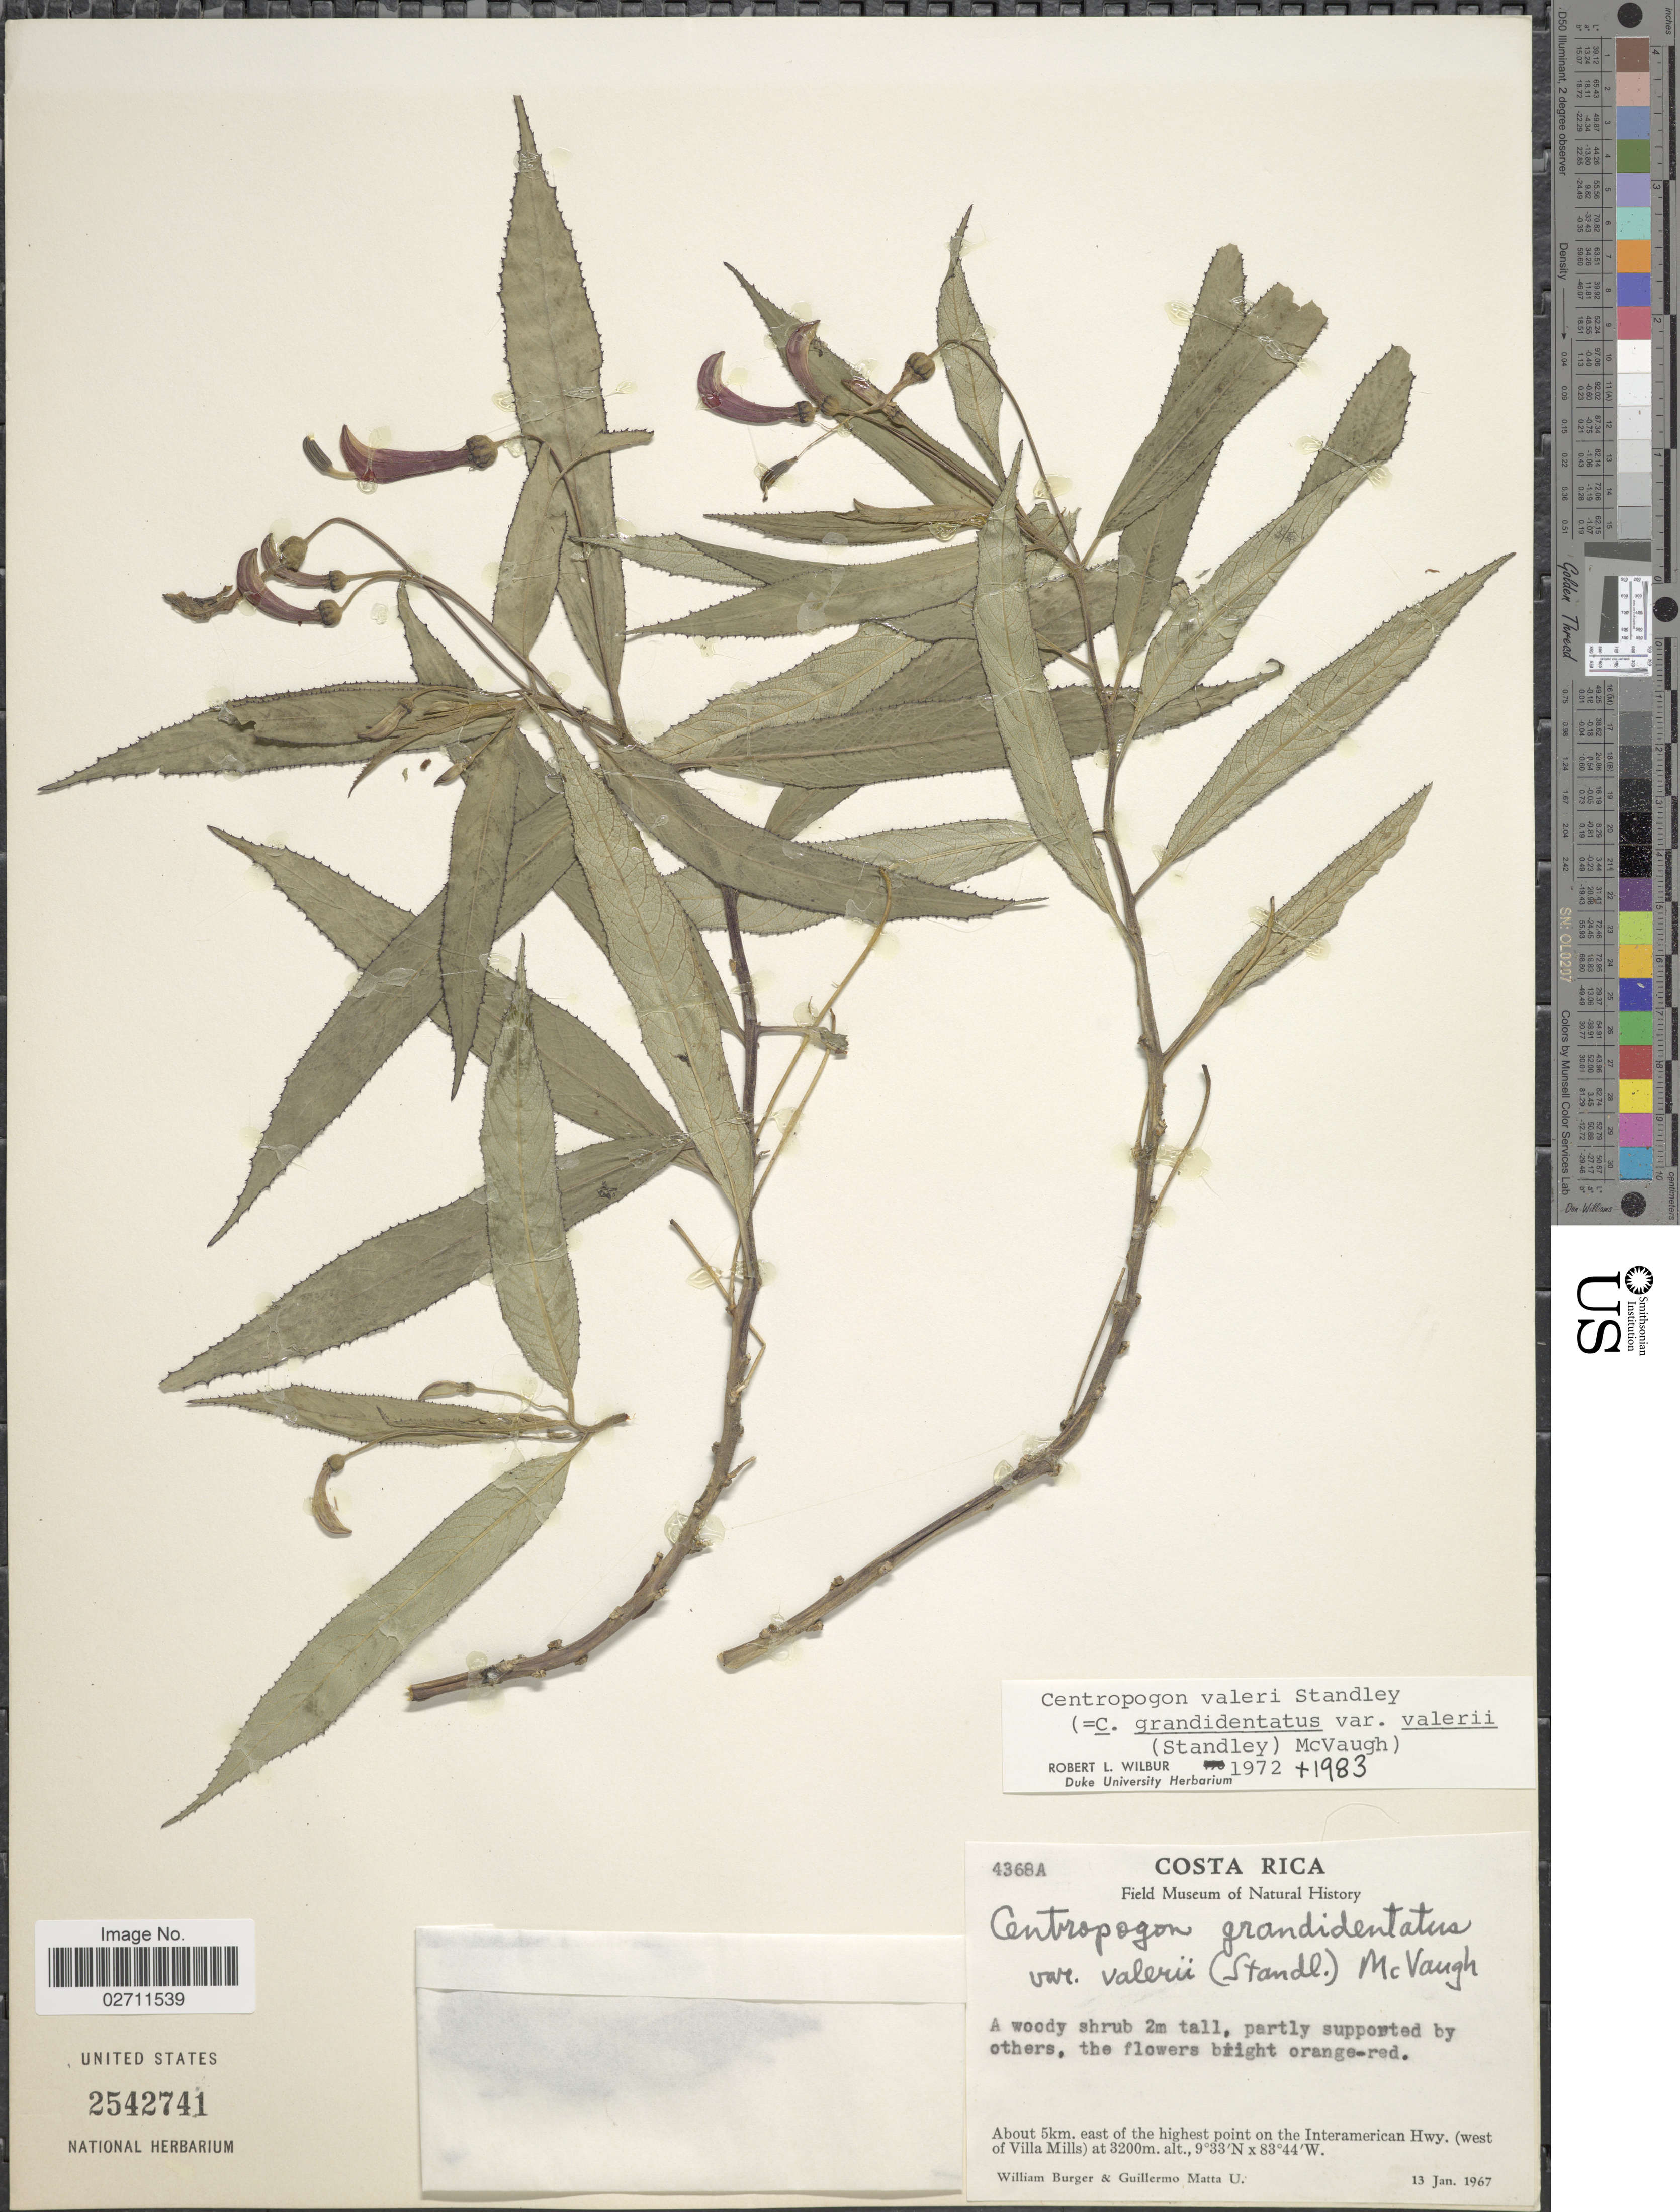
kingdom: Plantae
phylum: Tracheophyta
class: Magnoliopsida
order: Asterales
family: Campanulaceae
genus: Centropogon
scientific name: Centropogon valerii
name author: Standl.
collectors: W. Burger & G. Matta U.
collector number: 4368A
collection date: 1967-01-13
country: Costa Rica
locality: About 5km. east of the highest point on the Interamerican Hwy. (west of Villa Mills)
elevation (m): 3200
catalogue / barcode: US 2542741